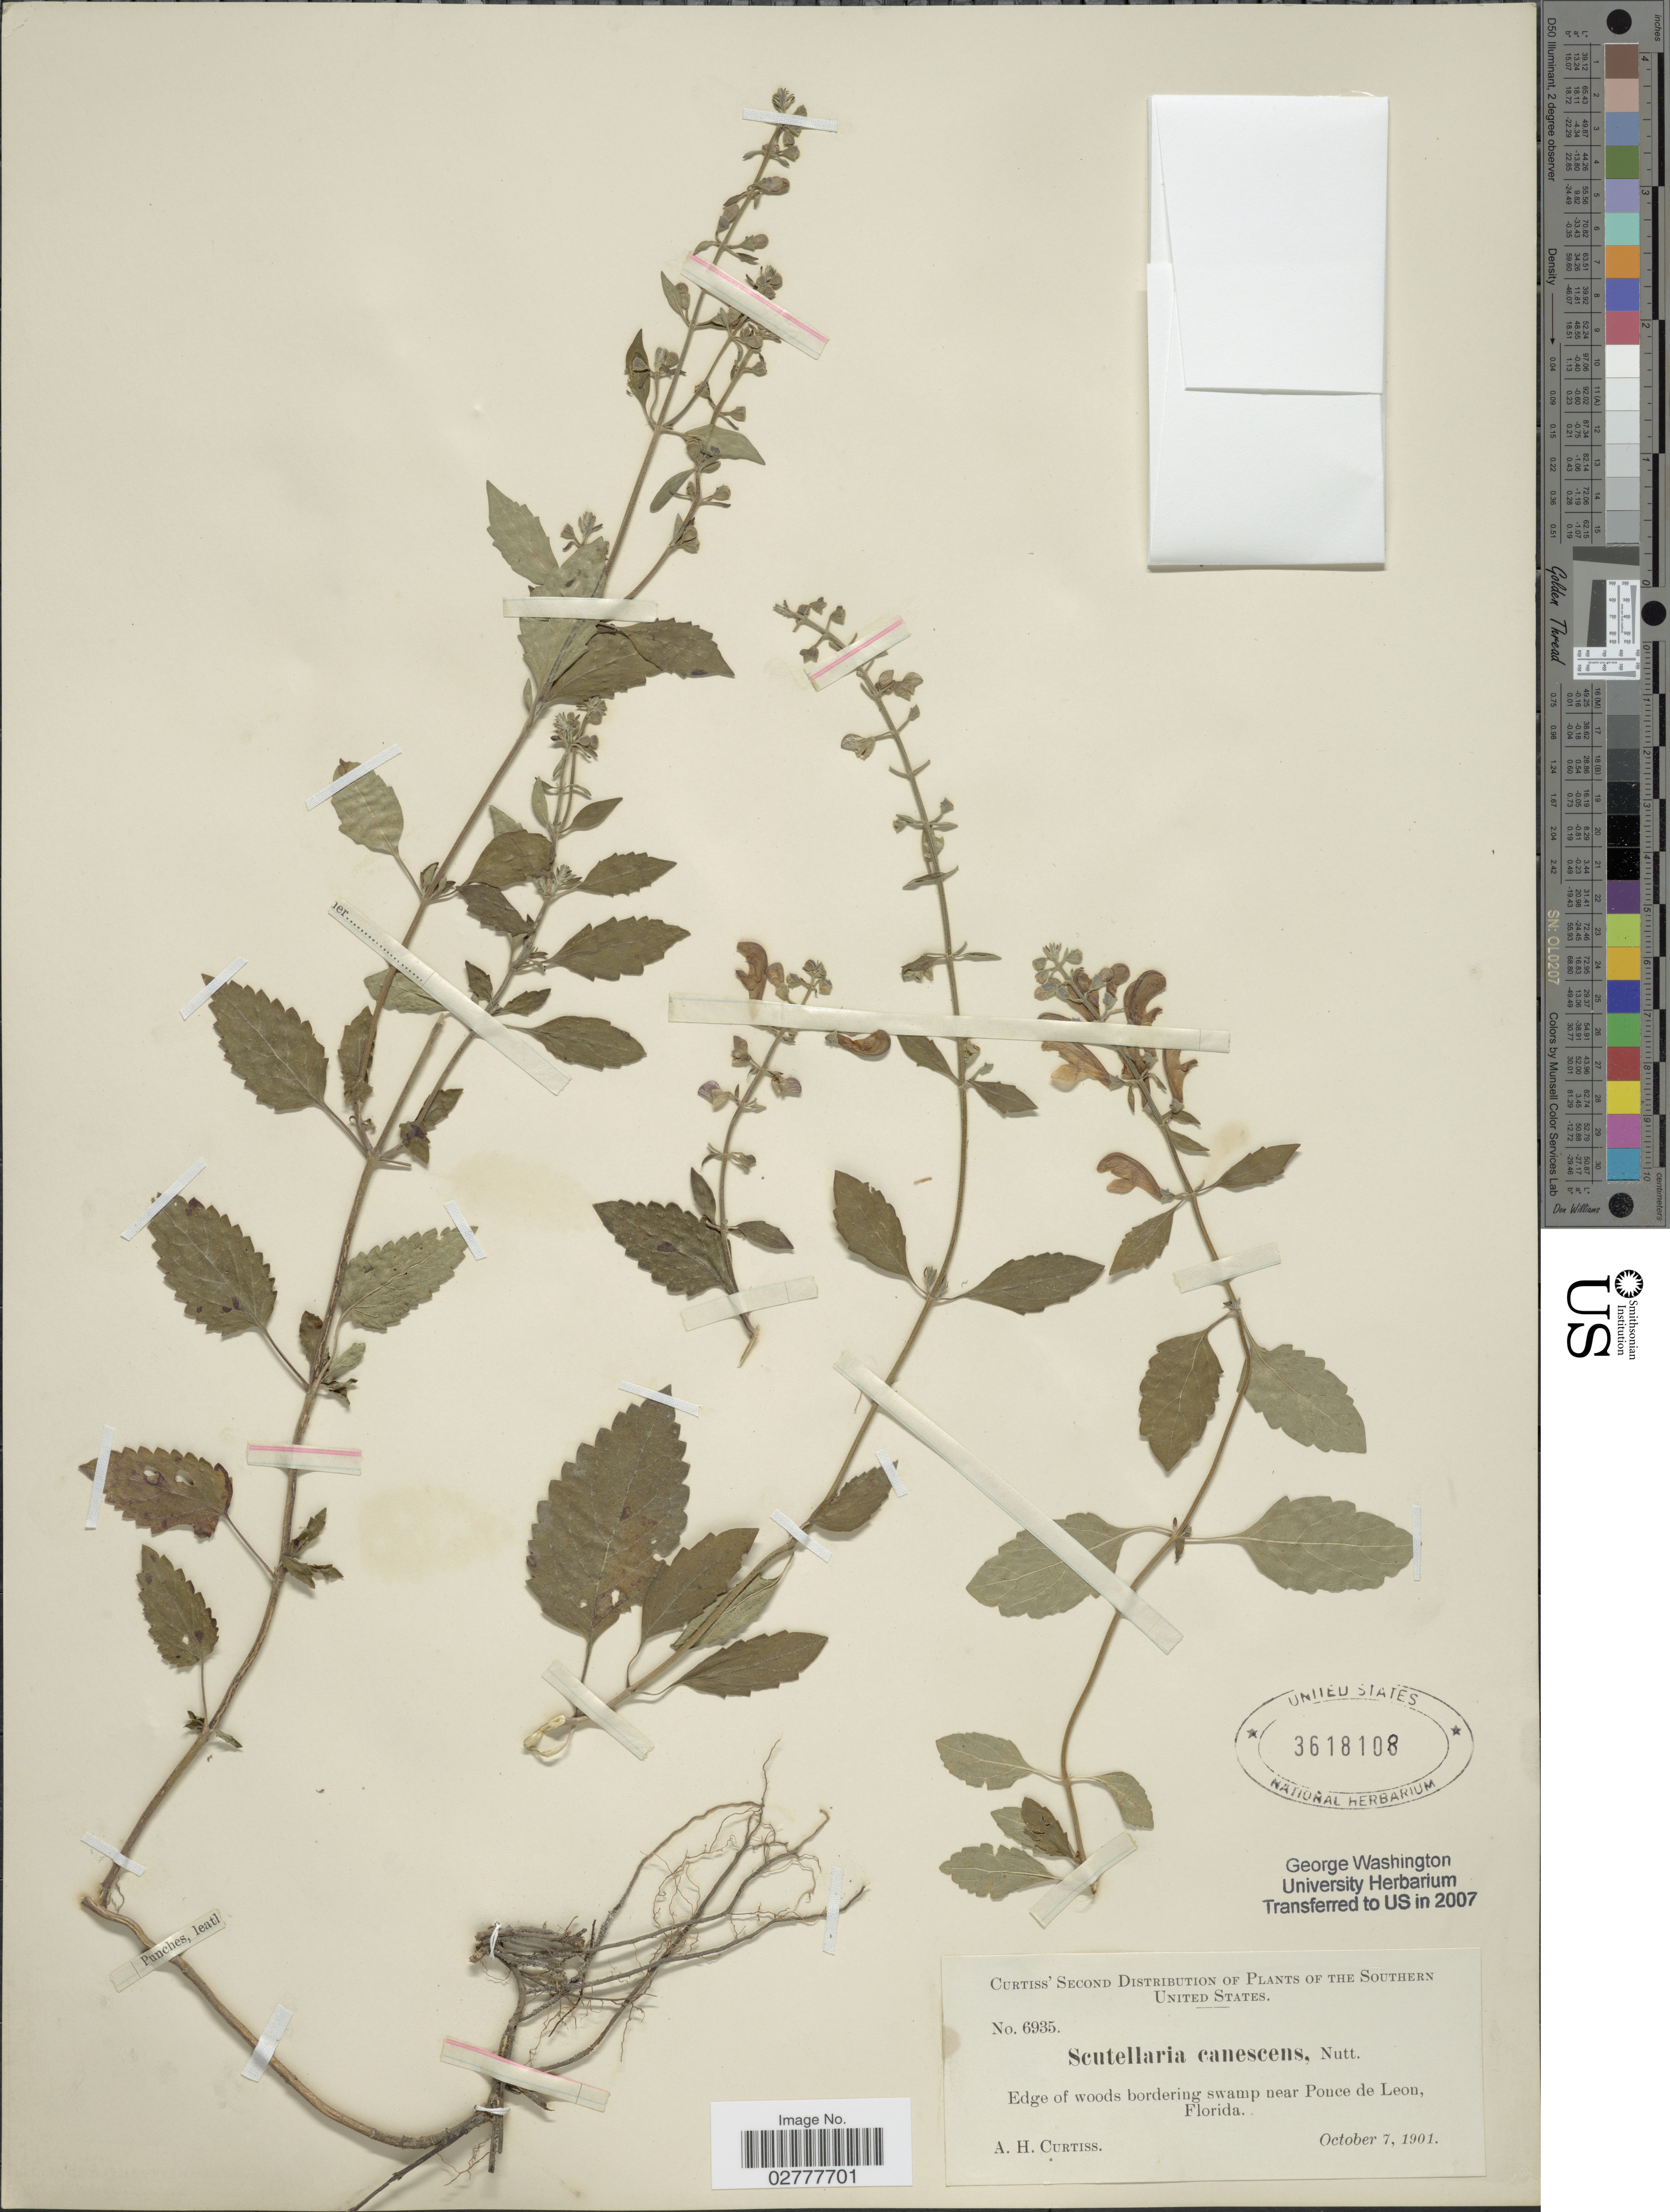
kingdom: Plantae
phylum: Tracheophyta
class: Magnoliopsida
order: Lamiales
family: Lamiaceae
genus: Scutellaria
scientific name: Scutellaria canescens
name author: Nutt.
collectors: A. H. Curtiss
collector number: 6935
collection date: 1901-10-07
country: United States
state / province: Florida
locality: Southern United States, Edge of woods bordering swamp near Ponce de Leon.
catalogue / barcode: US 3618108